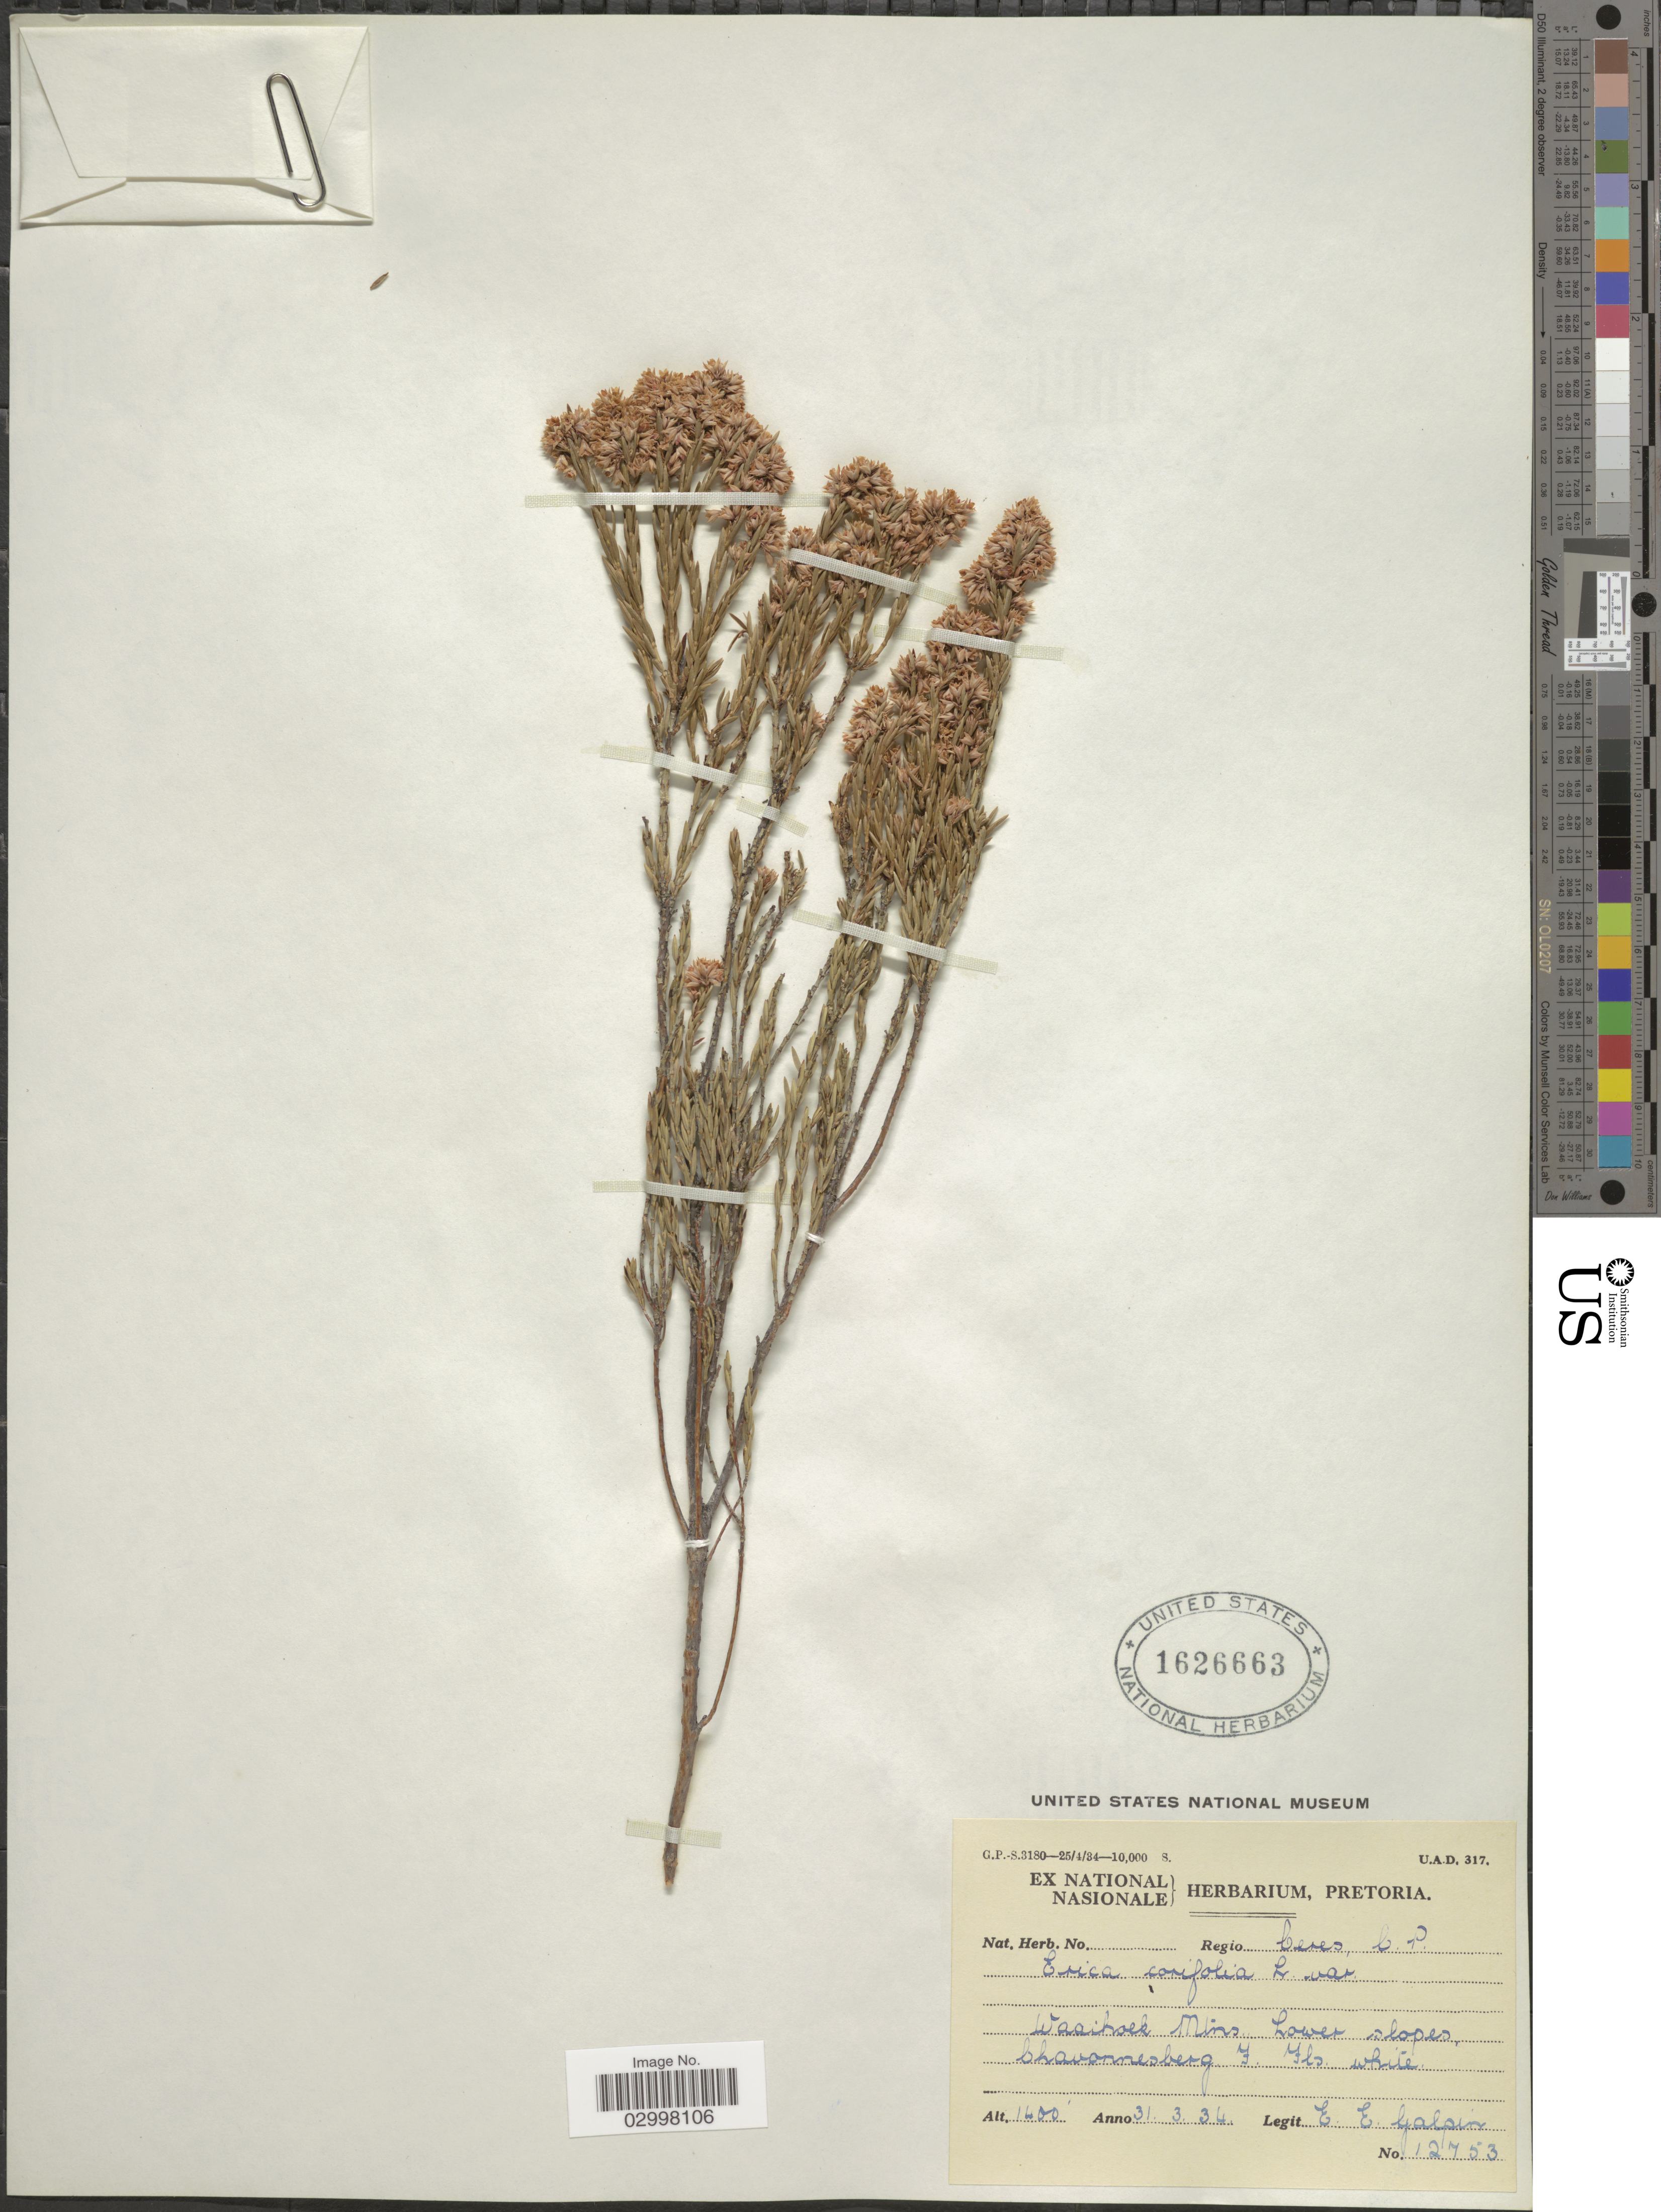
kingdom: Plantae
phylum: Tracheophyta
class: Magnoliopsida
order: Ericales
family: Ericaceae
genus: Erica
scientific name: Erica corifolia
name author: L.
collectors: E. Galpin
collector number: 12753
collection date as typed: Transcribed d/m/y: 31/3/34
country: South Africa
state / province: Western Cape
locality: Regio Ceres, C.P. Waaihoek Mtns. Lower slopes Chavonnesberg.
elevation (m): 427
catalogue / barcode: US 1626663